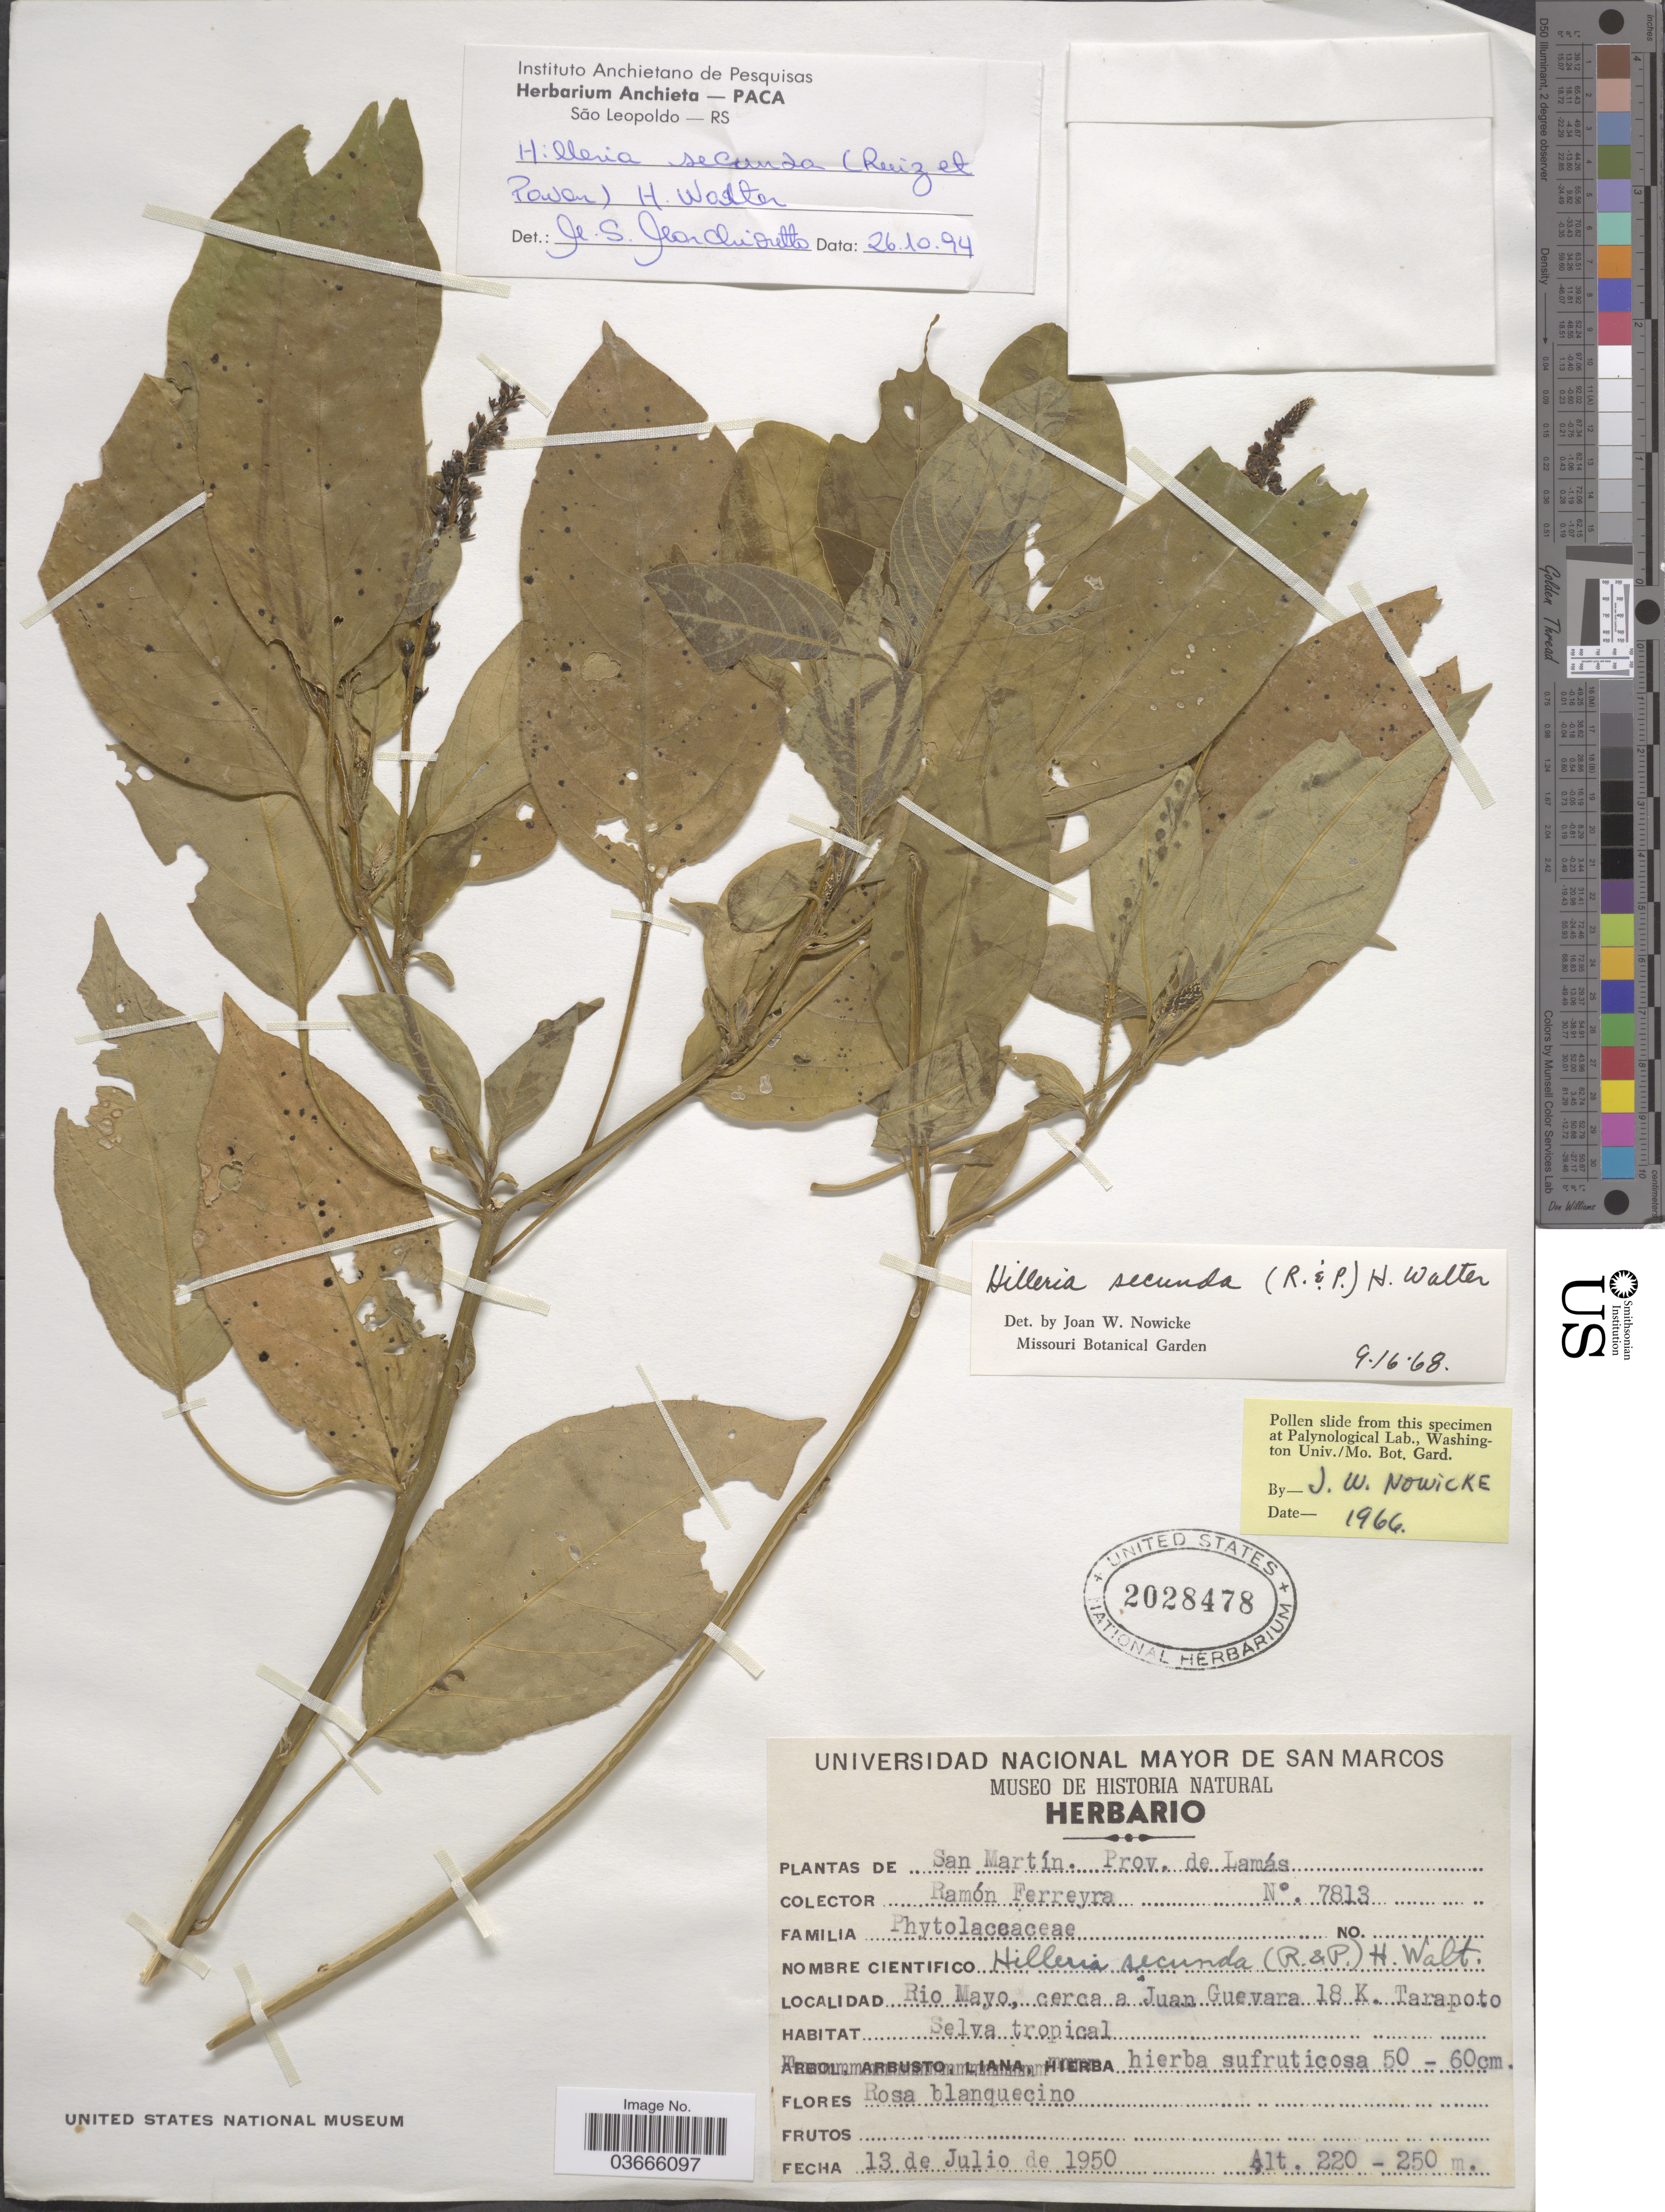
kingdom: Plantae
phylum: Tracheophyta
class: Magnoliopsida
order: Caryophyllales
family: Phytolaccaceae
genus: Hilleria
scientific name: Hilleria secunda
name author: (Ruiz & Pav.) H. Walter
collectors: R. A. Ferreyra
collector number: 7813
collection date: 1950-07-13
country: Peru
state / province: San Martín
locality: Prov. de Lamás. Rio Mayo, cerca a Juan Guevara 18 K. Tarapoto.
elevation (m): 220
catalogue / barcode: US 2028478